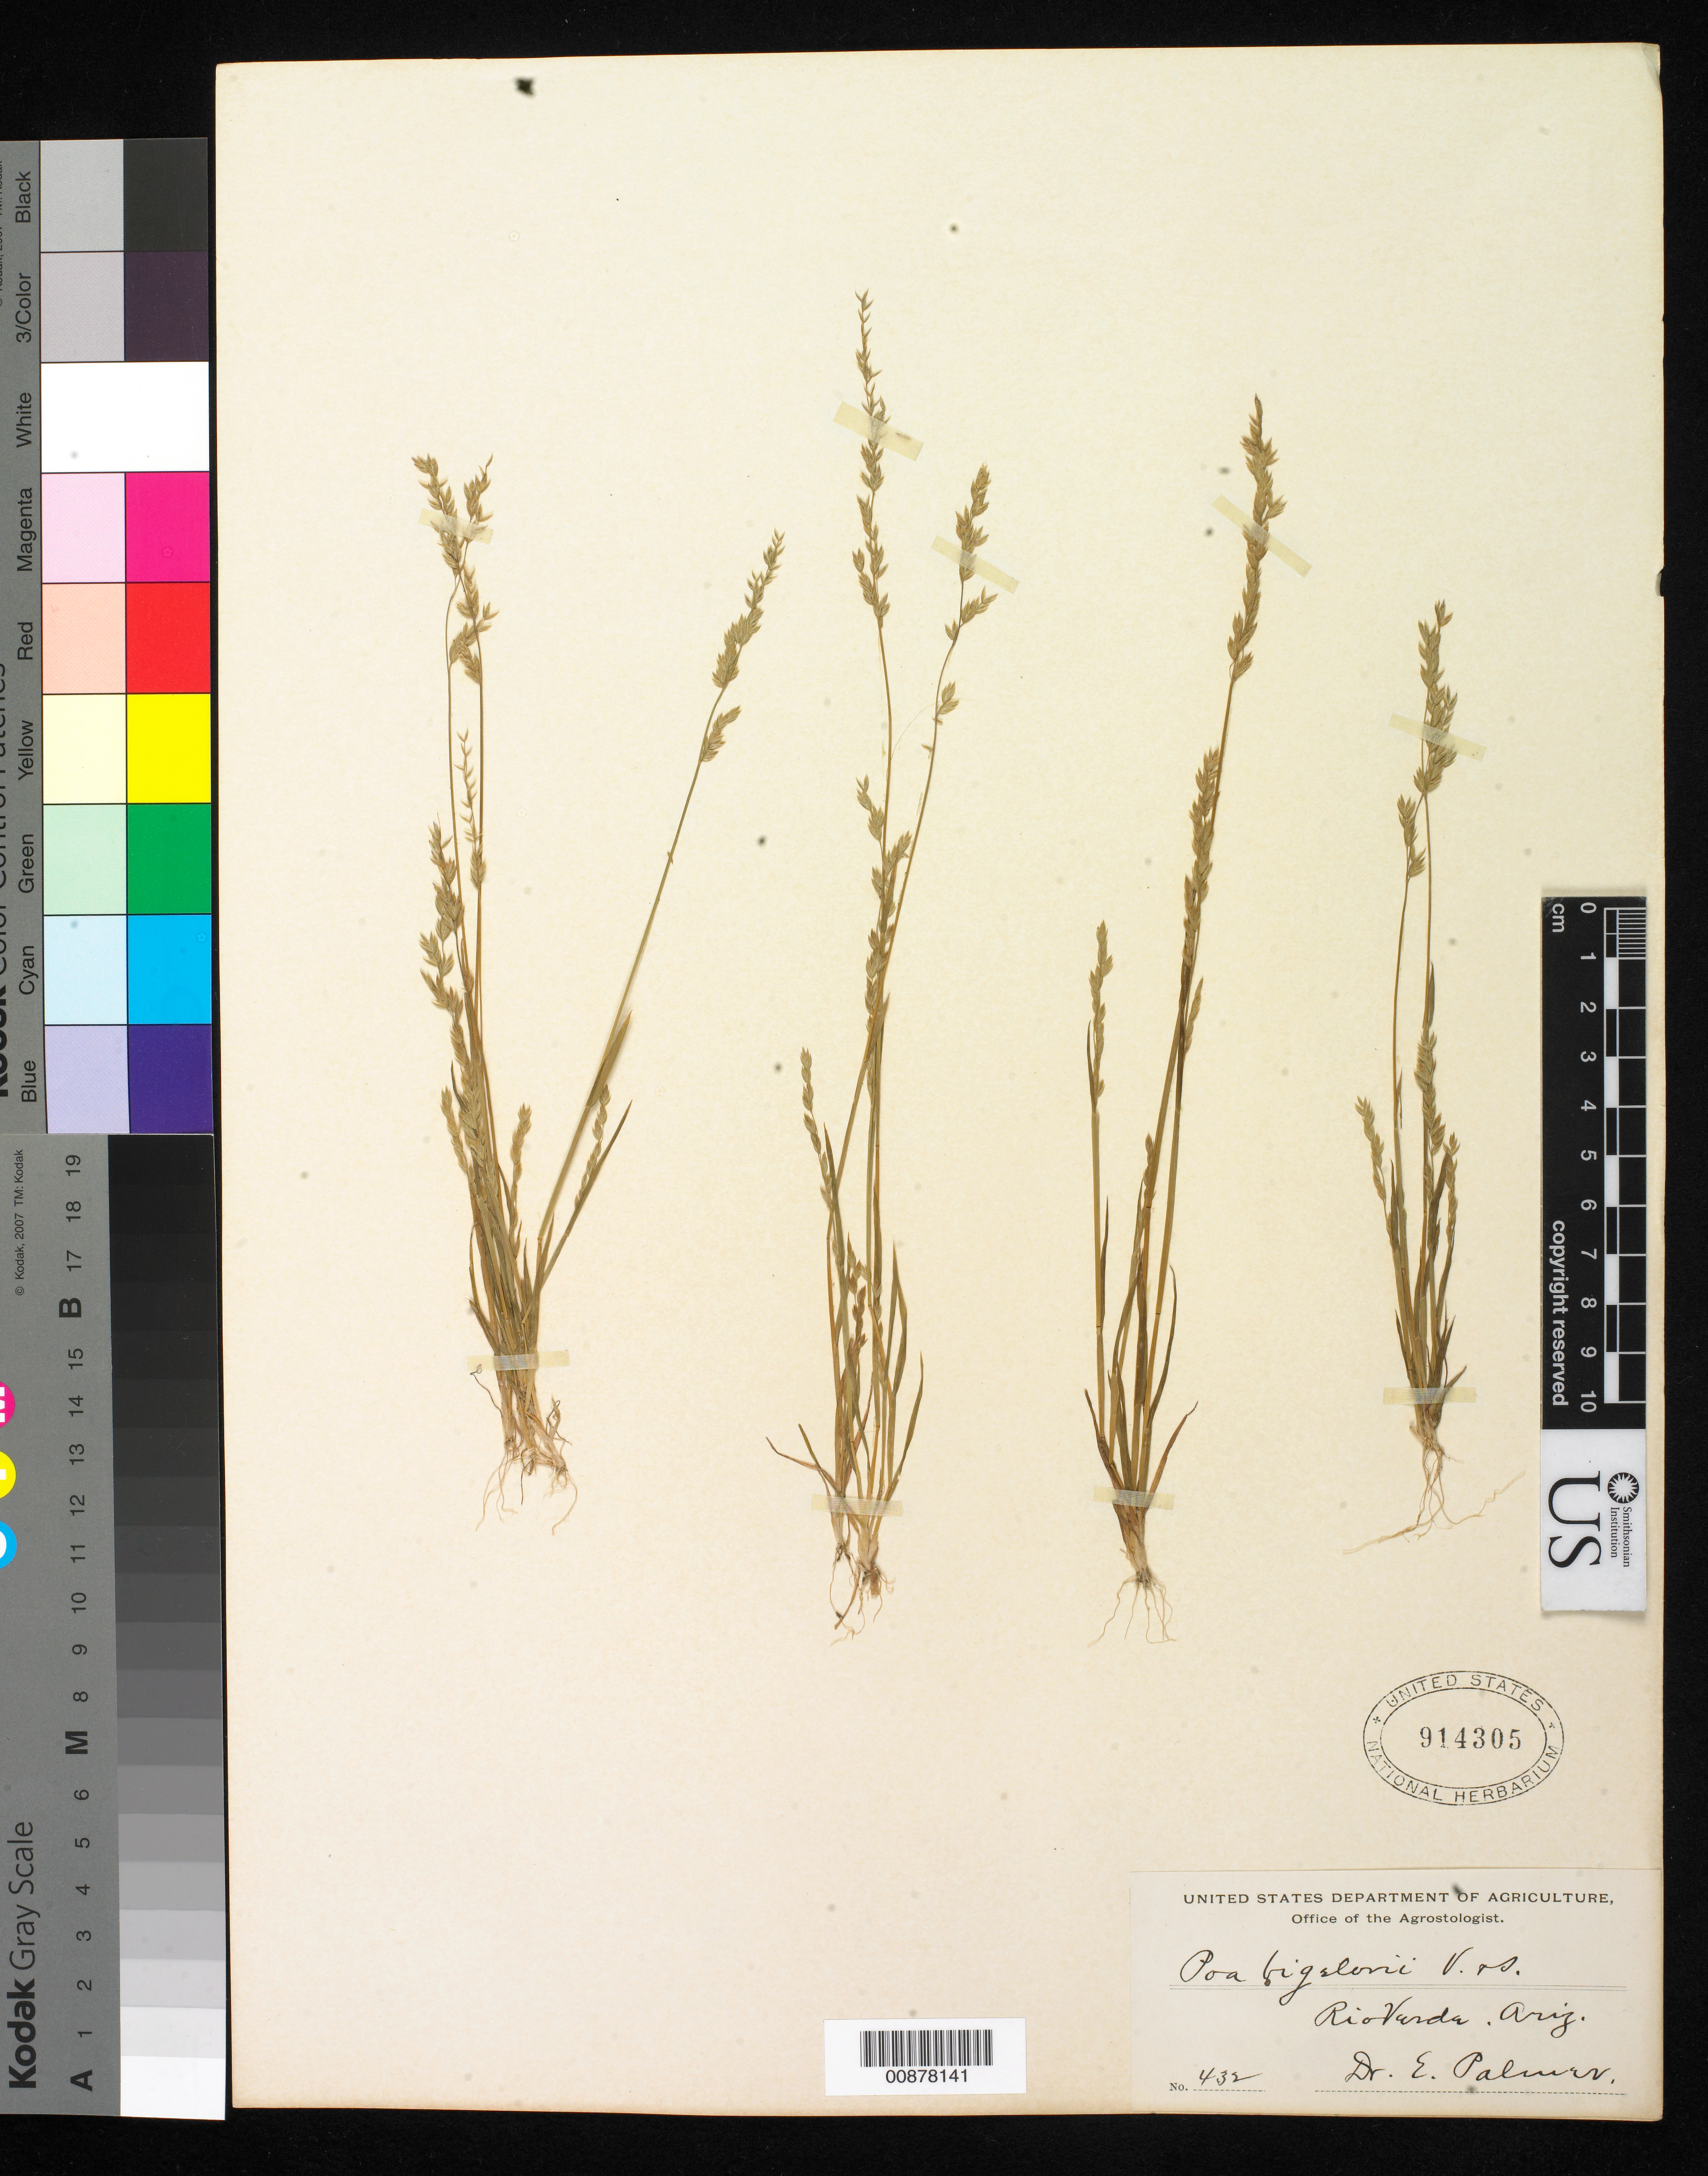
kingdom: Plantae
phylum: Tracheophyta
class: Liliopsida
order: Poales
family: Poaceae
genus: Poa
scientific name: Poa bigelovii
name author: Vasey & Scribn.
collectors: E. Palmer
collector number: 432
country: United States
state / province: Arizona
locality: Río Verde, Arizona.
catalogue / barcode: US 914305